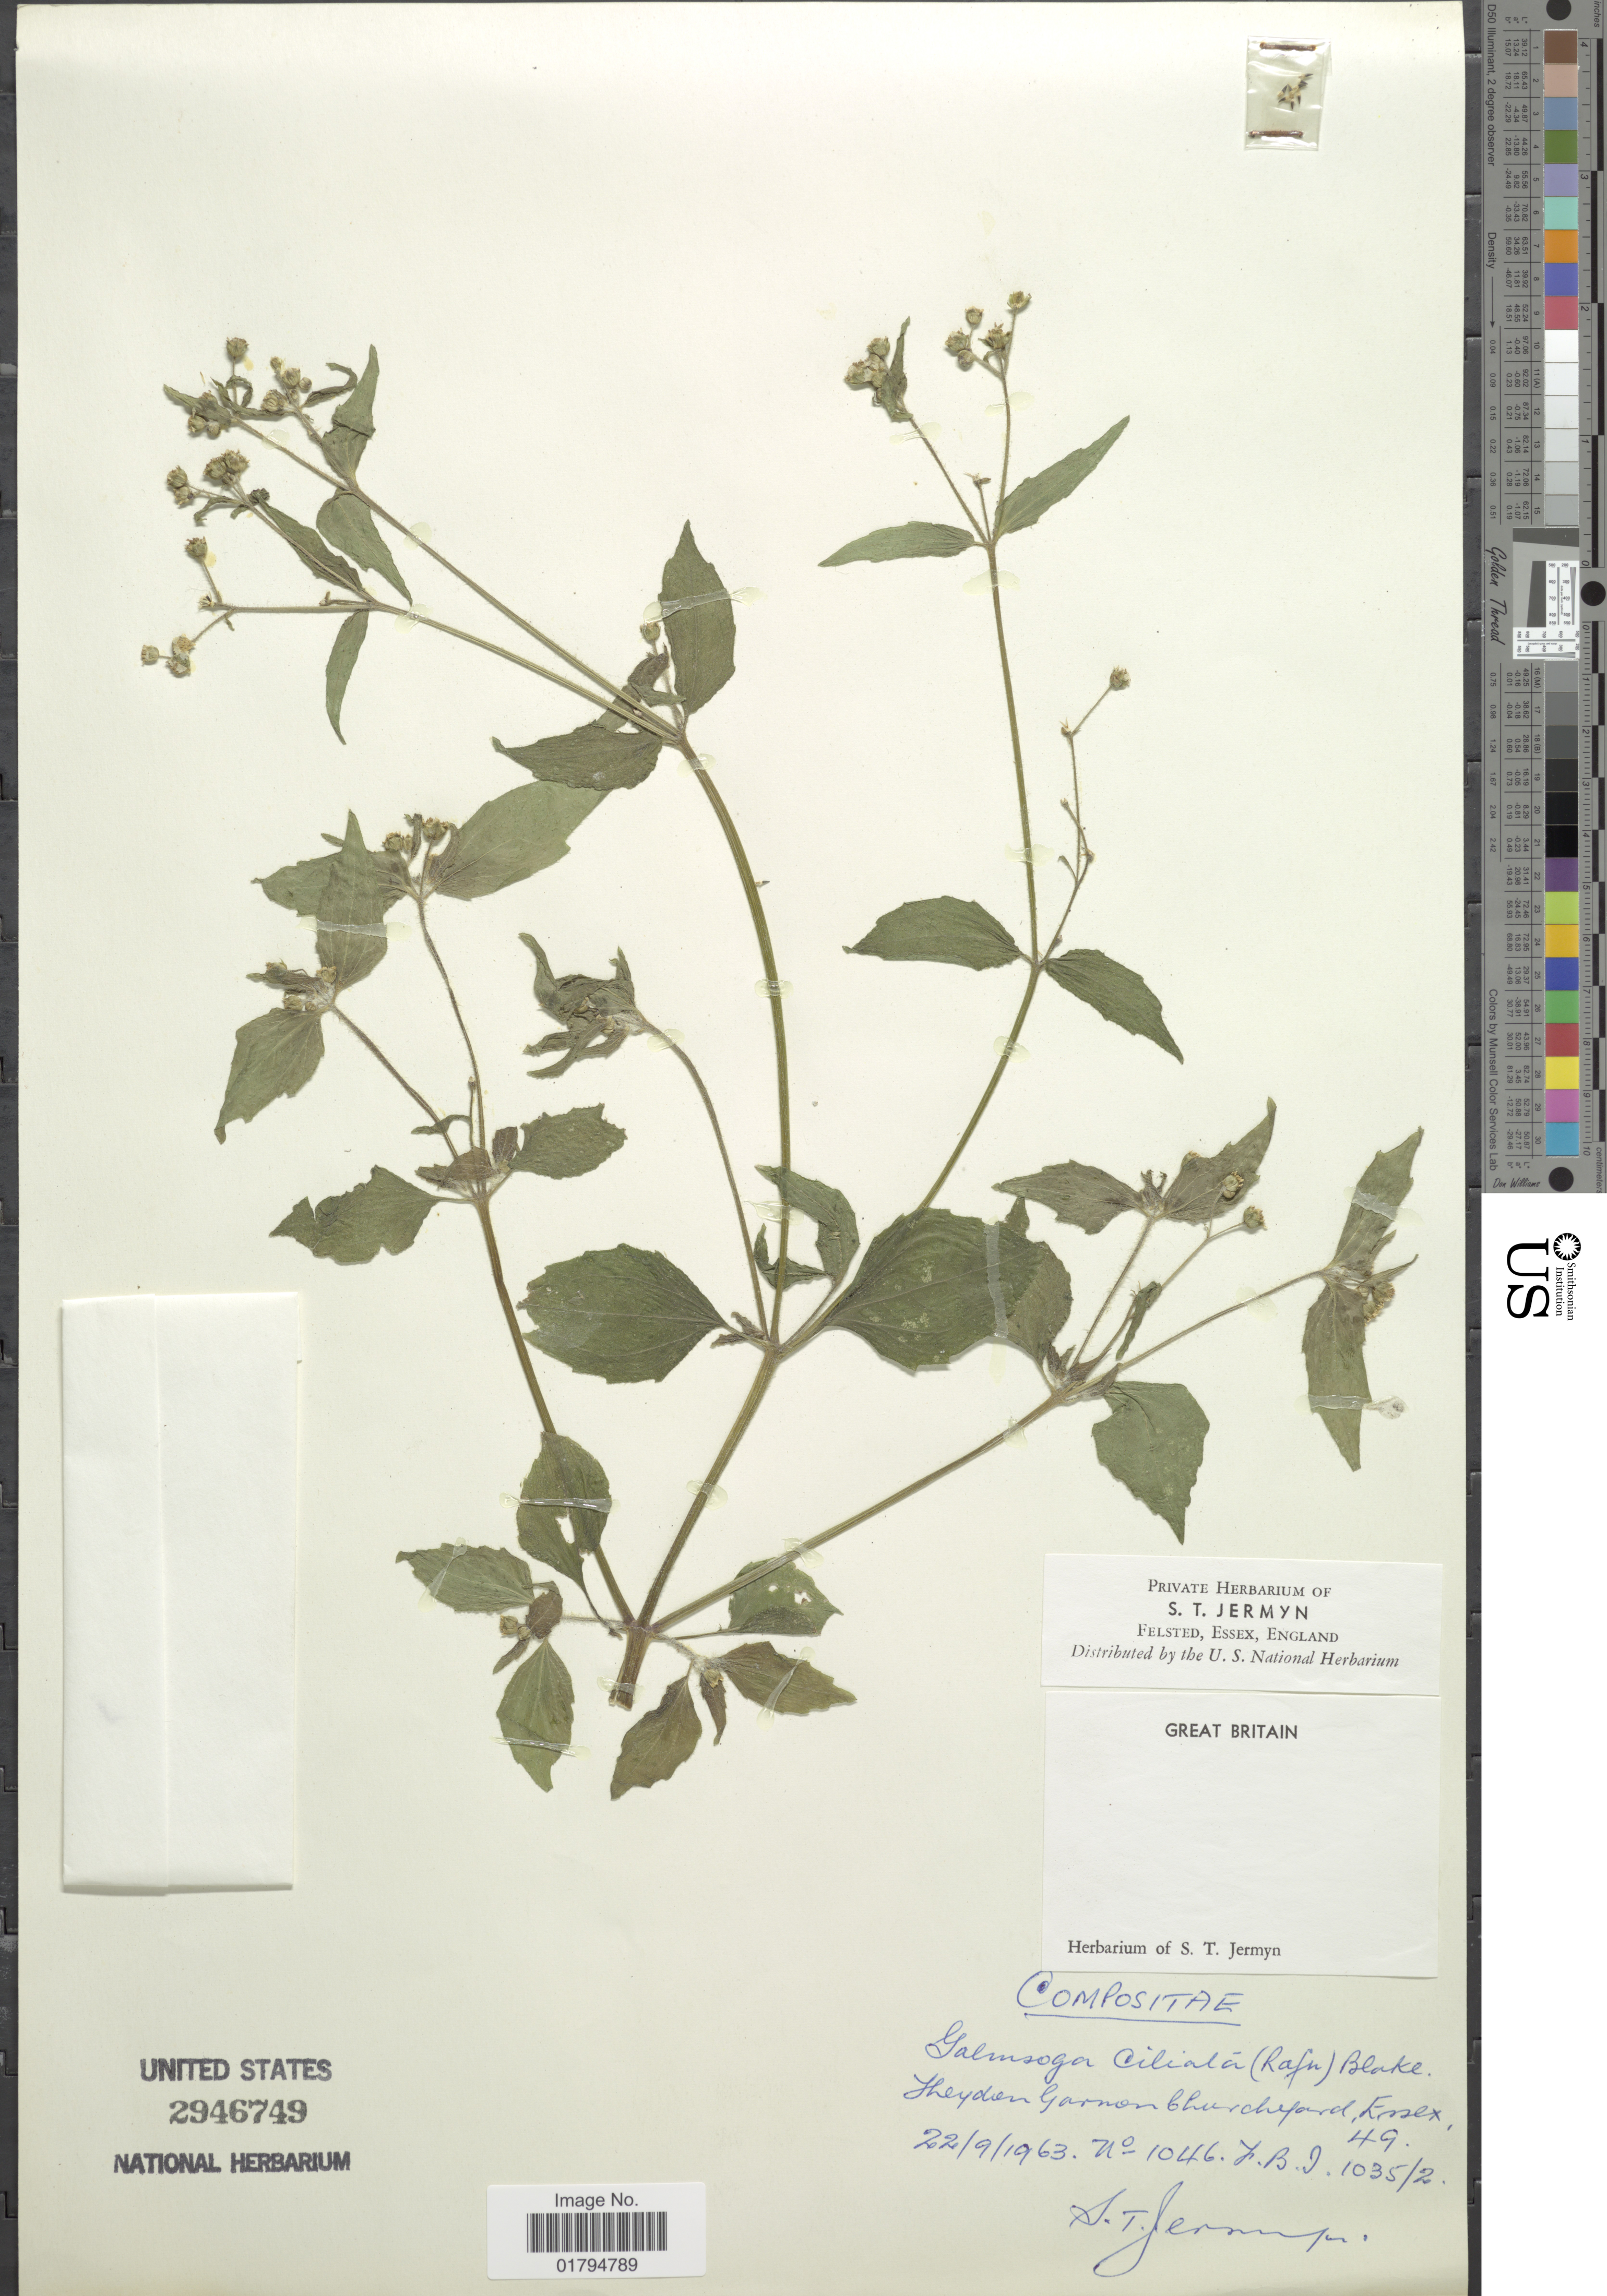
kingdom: Plantae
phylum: Tracheophyta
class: Magnoliopsida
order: Asterales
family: Asteraceae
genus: Galinsoga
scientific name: Galinsoga parviflora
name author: Cav.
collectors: S. Jermyn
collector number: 1046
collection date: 1962-09-22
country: United Kingdom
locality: Heyden Garmon Churchepand,, Essex 49 Great Britain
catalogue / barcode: US 2946749